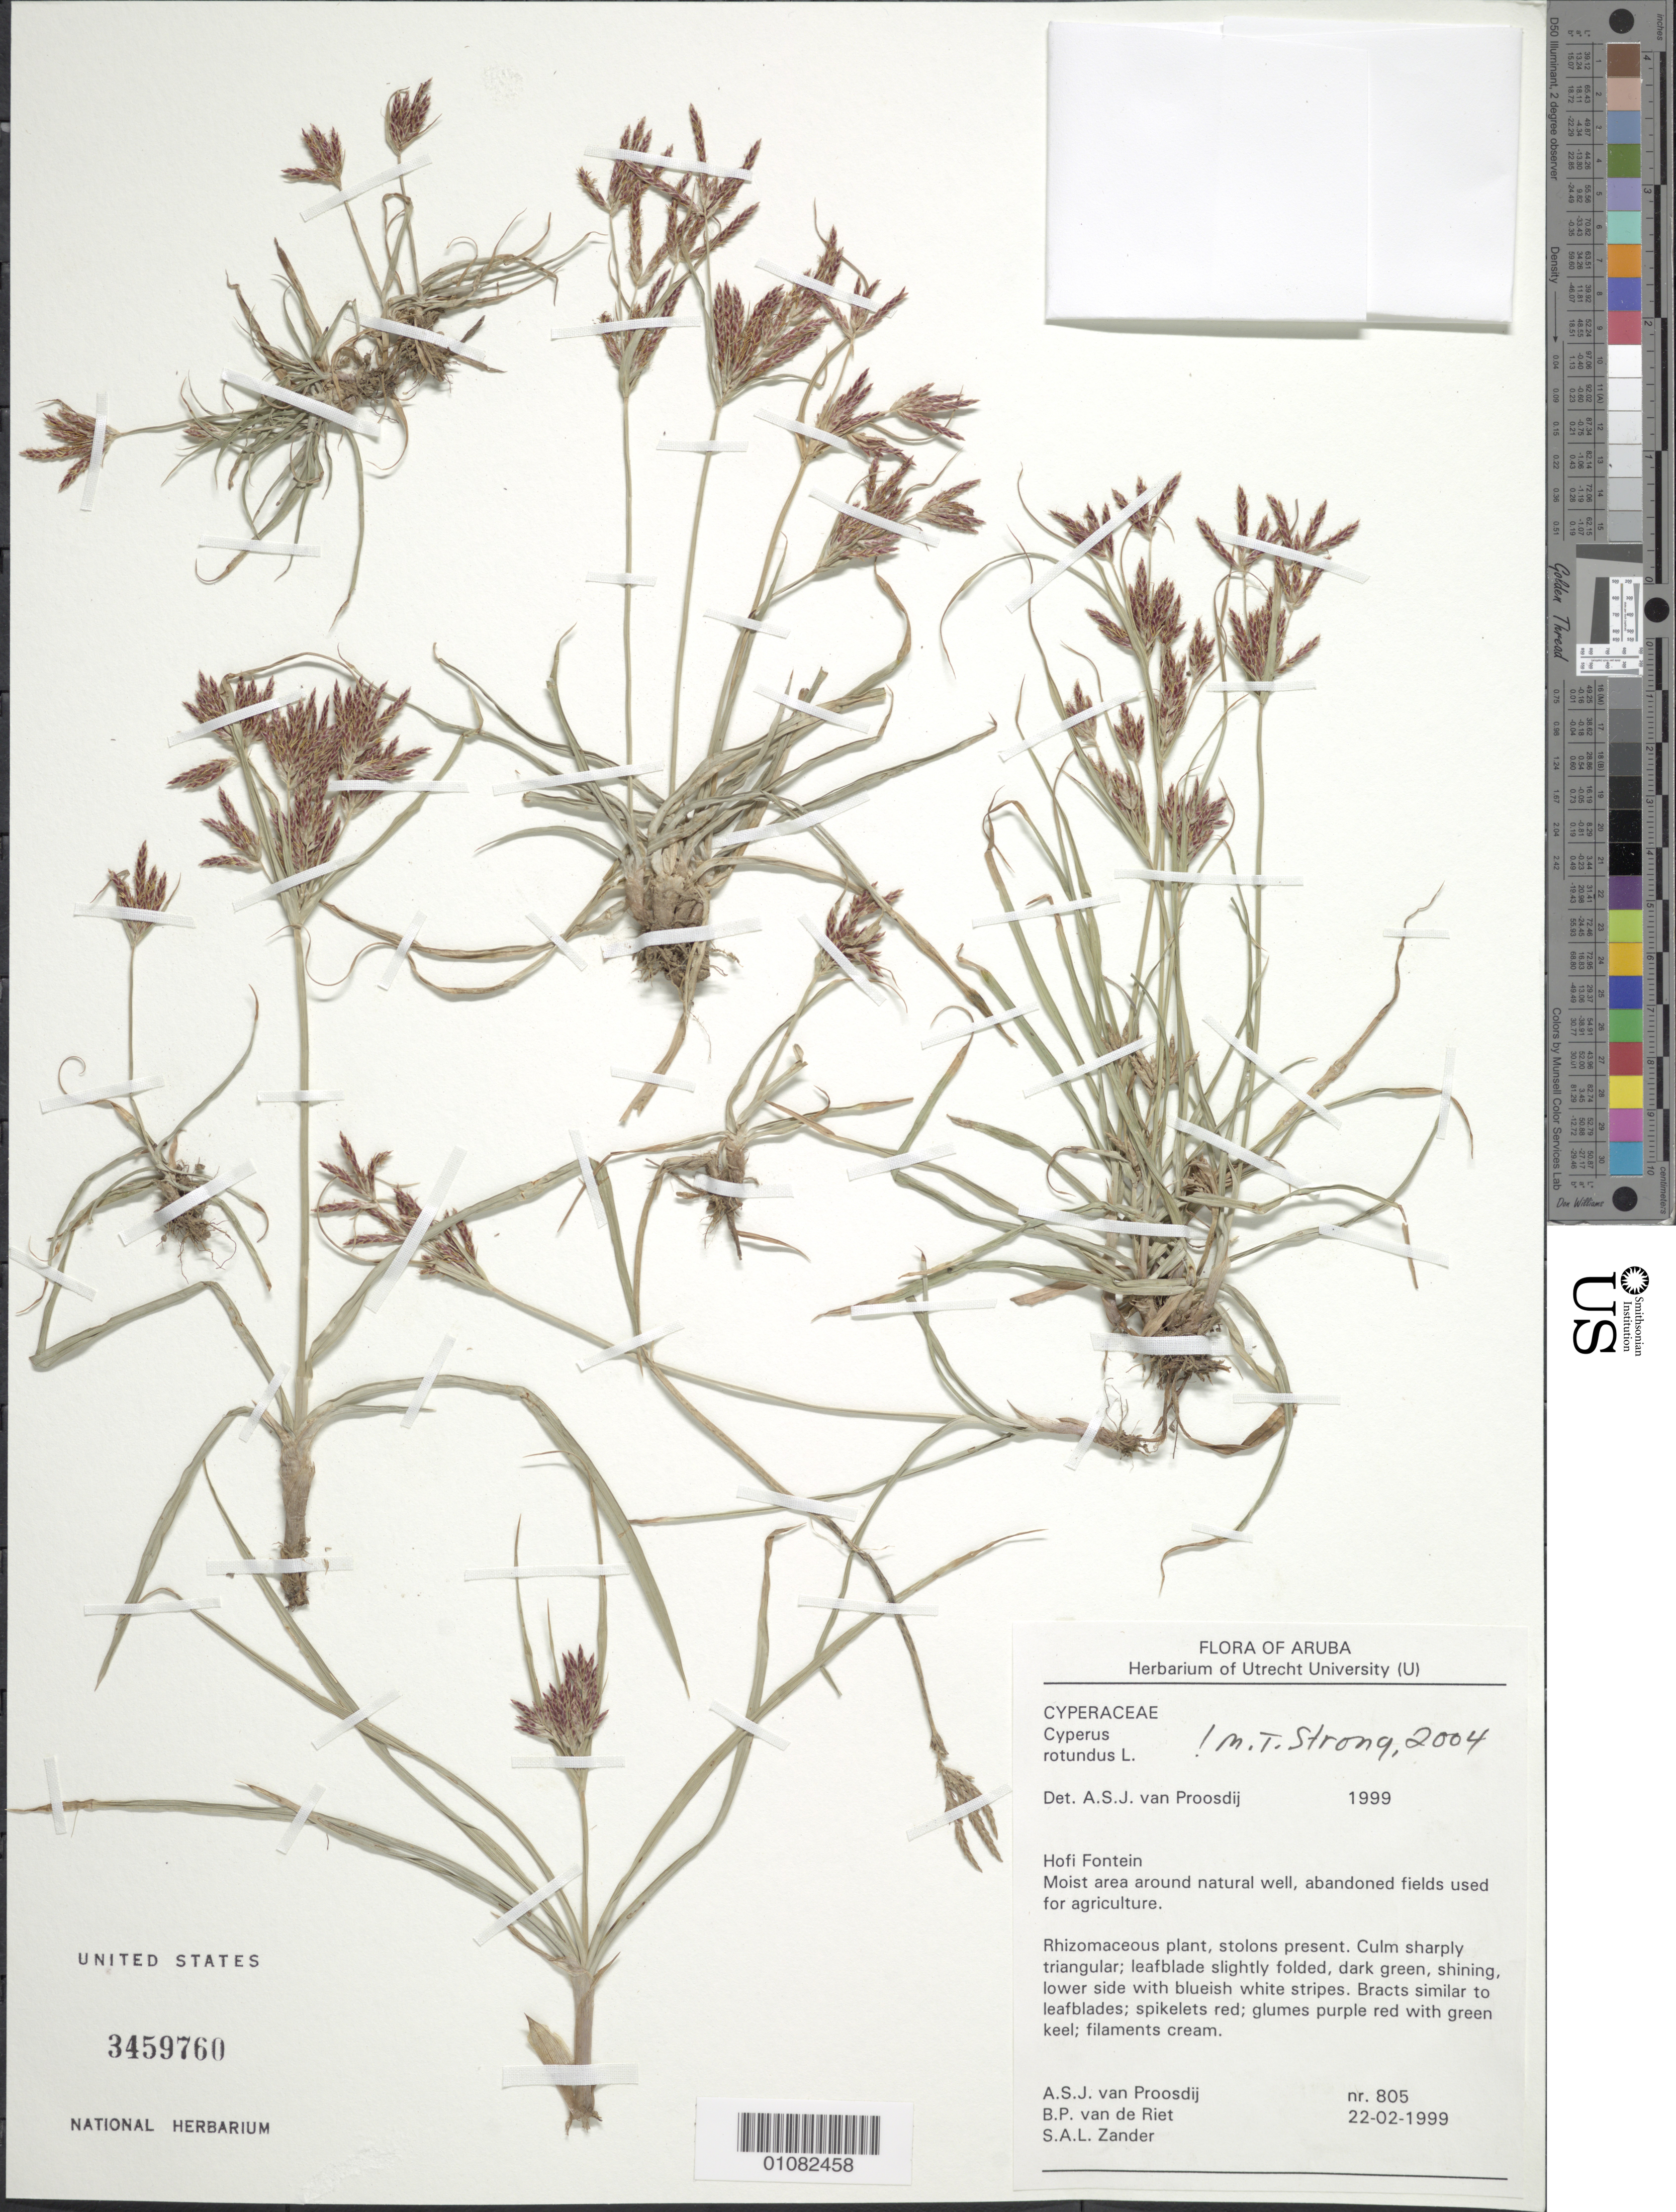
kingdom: Plantae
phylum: Tracheophyta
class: Liliopsida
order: Poales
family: Cyperaceae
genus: Cyperus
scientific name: Cyperus rotundus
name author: L.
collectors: A. Proosdij, B. Riet & S. Zander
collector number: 805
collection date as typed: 22 Feb 1999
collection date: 1999-02-22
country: Aruba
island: Aruba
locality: Hofi Fontein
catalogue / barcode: US 3459760